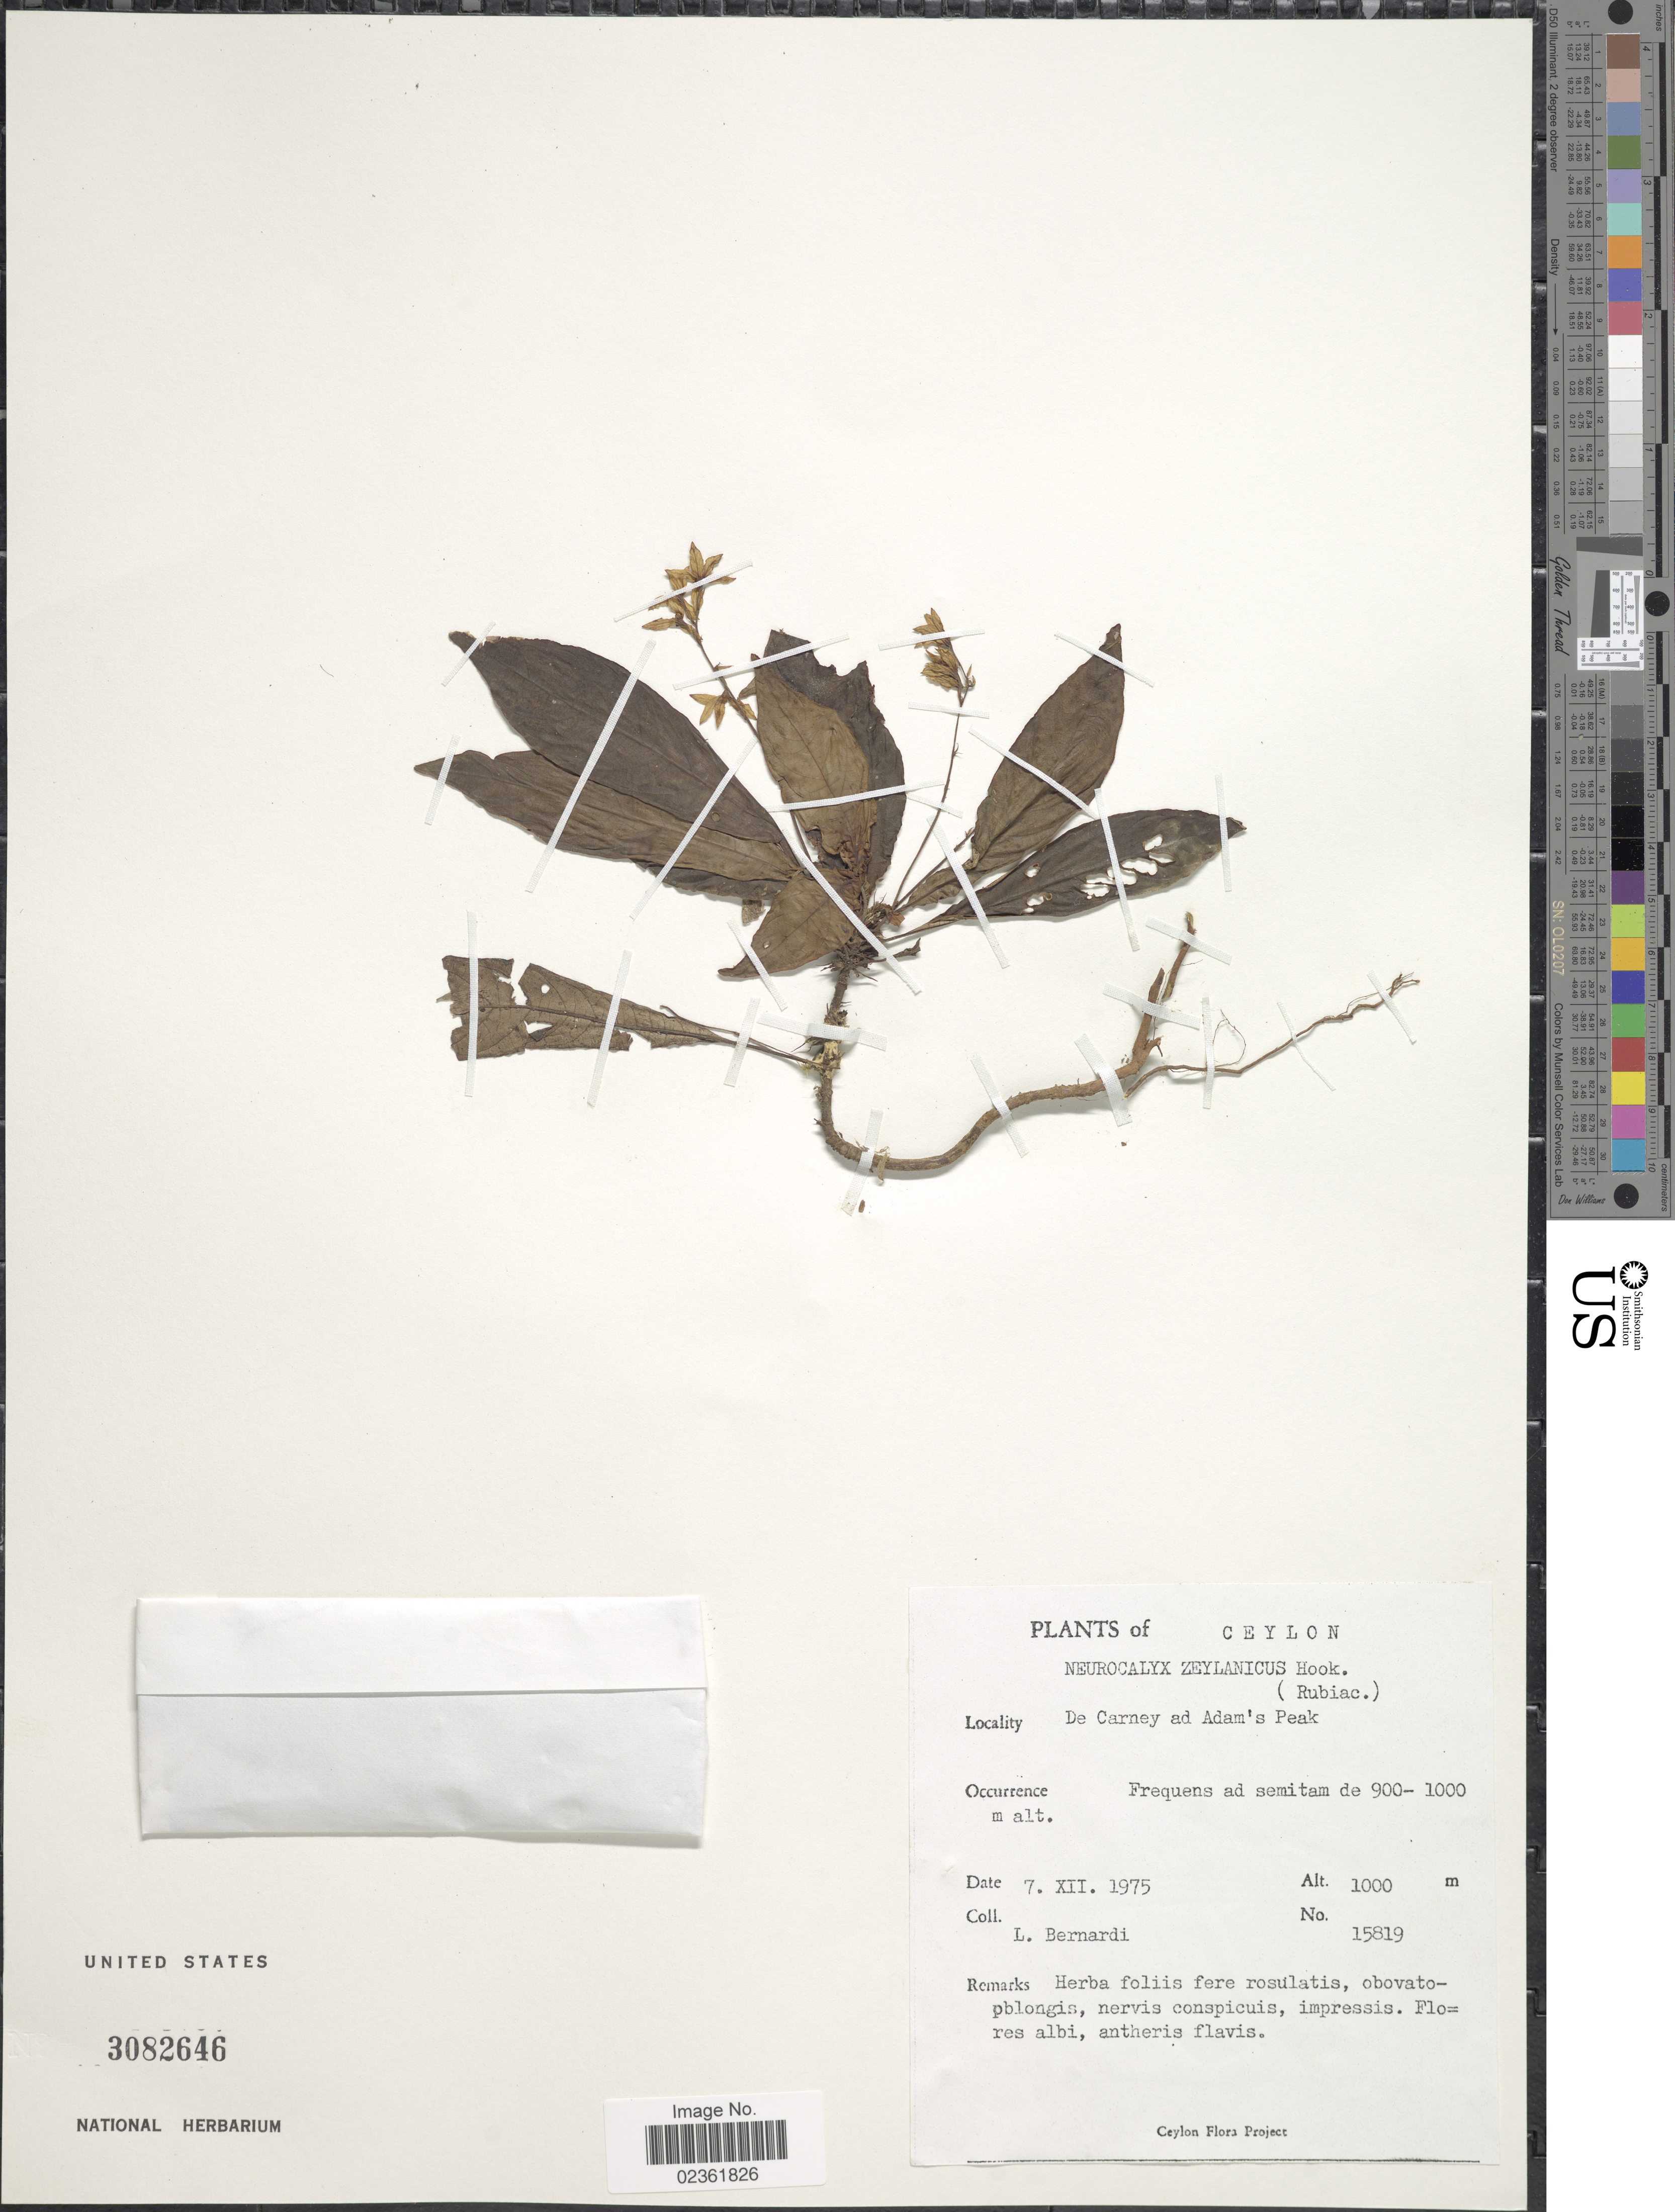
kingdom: Plantae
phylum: Tracheophyta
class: Magnoliopsida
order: Gentianales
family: Rubiaceae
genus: Neurocalyx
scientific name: Neurocalyx zeylanicus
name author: Hook.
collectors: L. Bernardi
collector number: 15819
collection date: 1975-07-07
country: Sri Lanka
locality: Ceylon, De Carney ad Adam's Peak.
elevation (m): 1000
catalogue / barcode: US 3082646